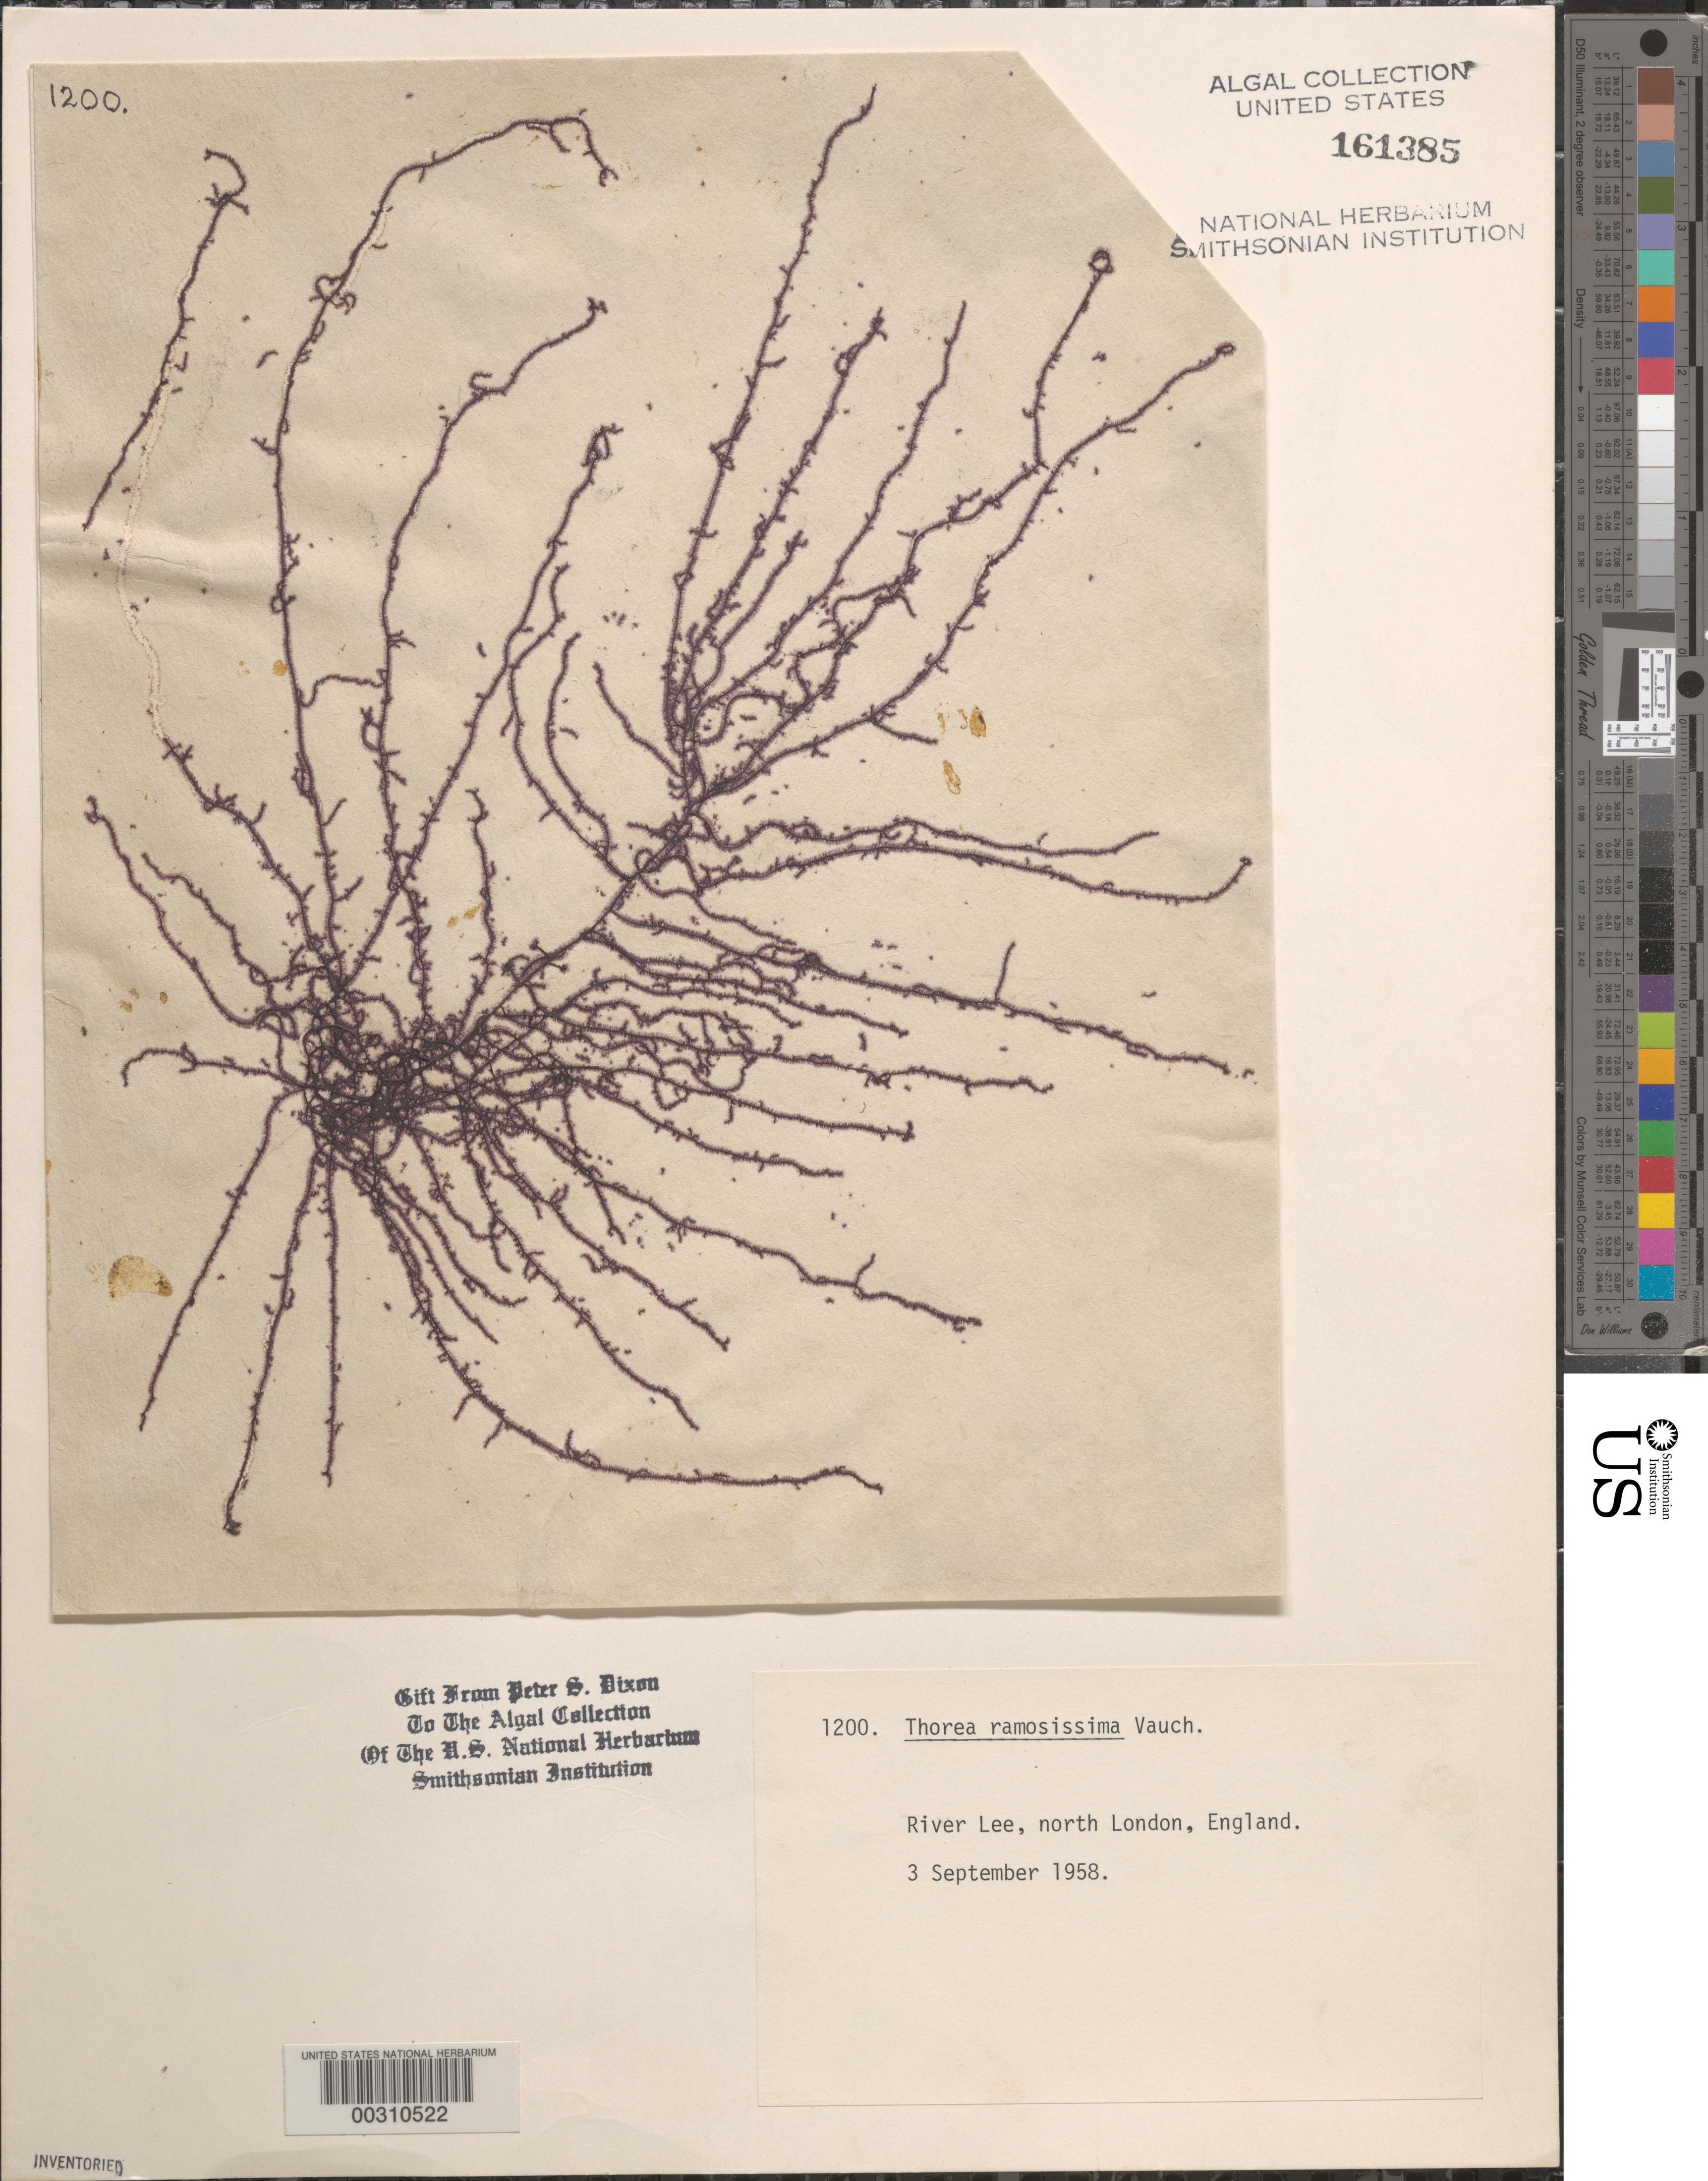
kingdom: Plantae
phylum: Rhodophyta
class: Florideophyceae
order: Thoreales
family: Thoreaceae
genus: Thorea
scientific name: Thorea hispida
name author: (Thore) N.A. Desvaux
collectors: P. S. Dixon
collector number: PSD 1200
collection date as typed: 03 Sep 1958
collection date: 1958-09-03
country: United Kingdom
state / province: England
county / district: Greater London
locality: River Lee, North London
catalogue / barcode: US 161385